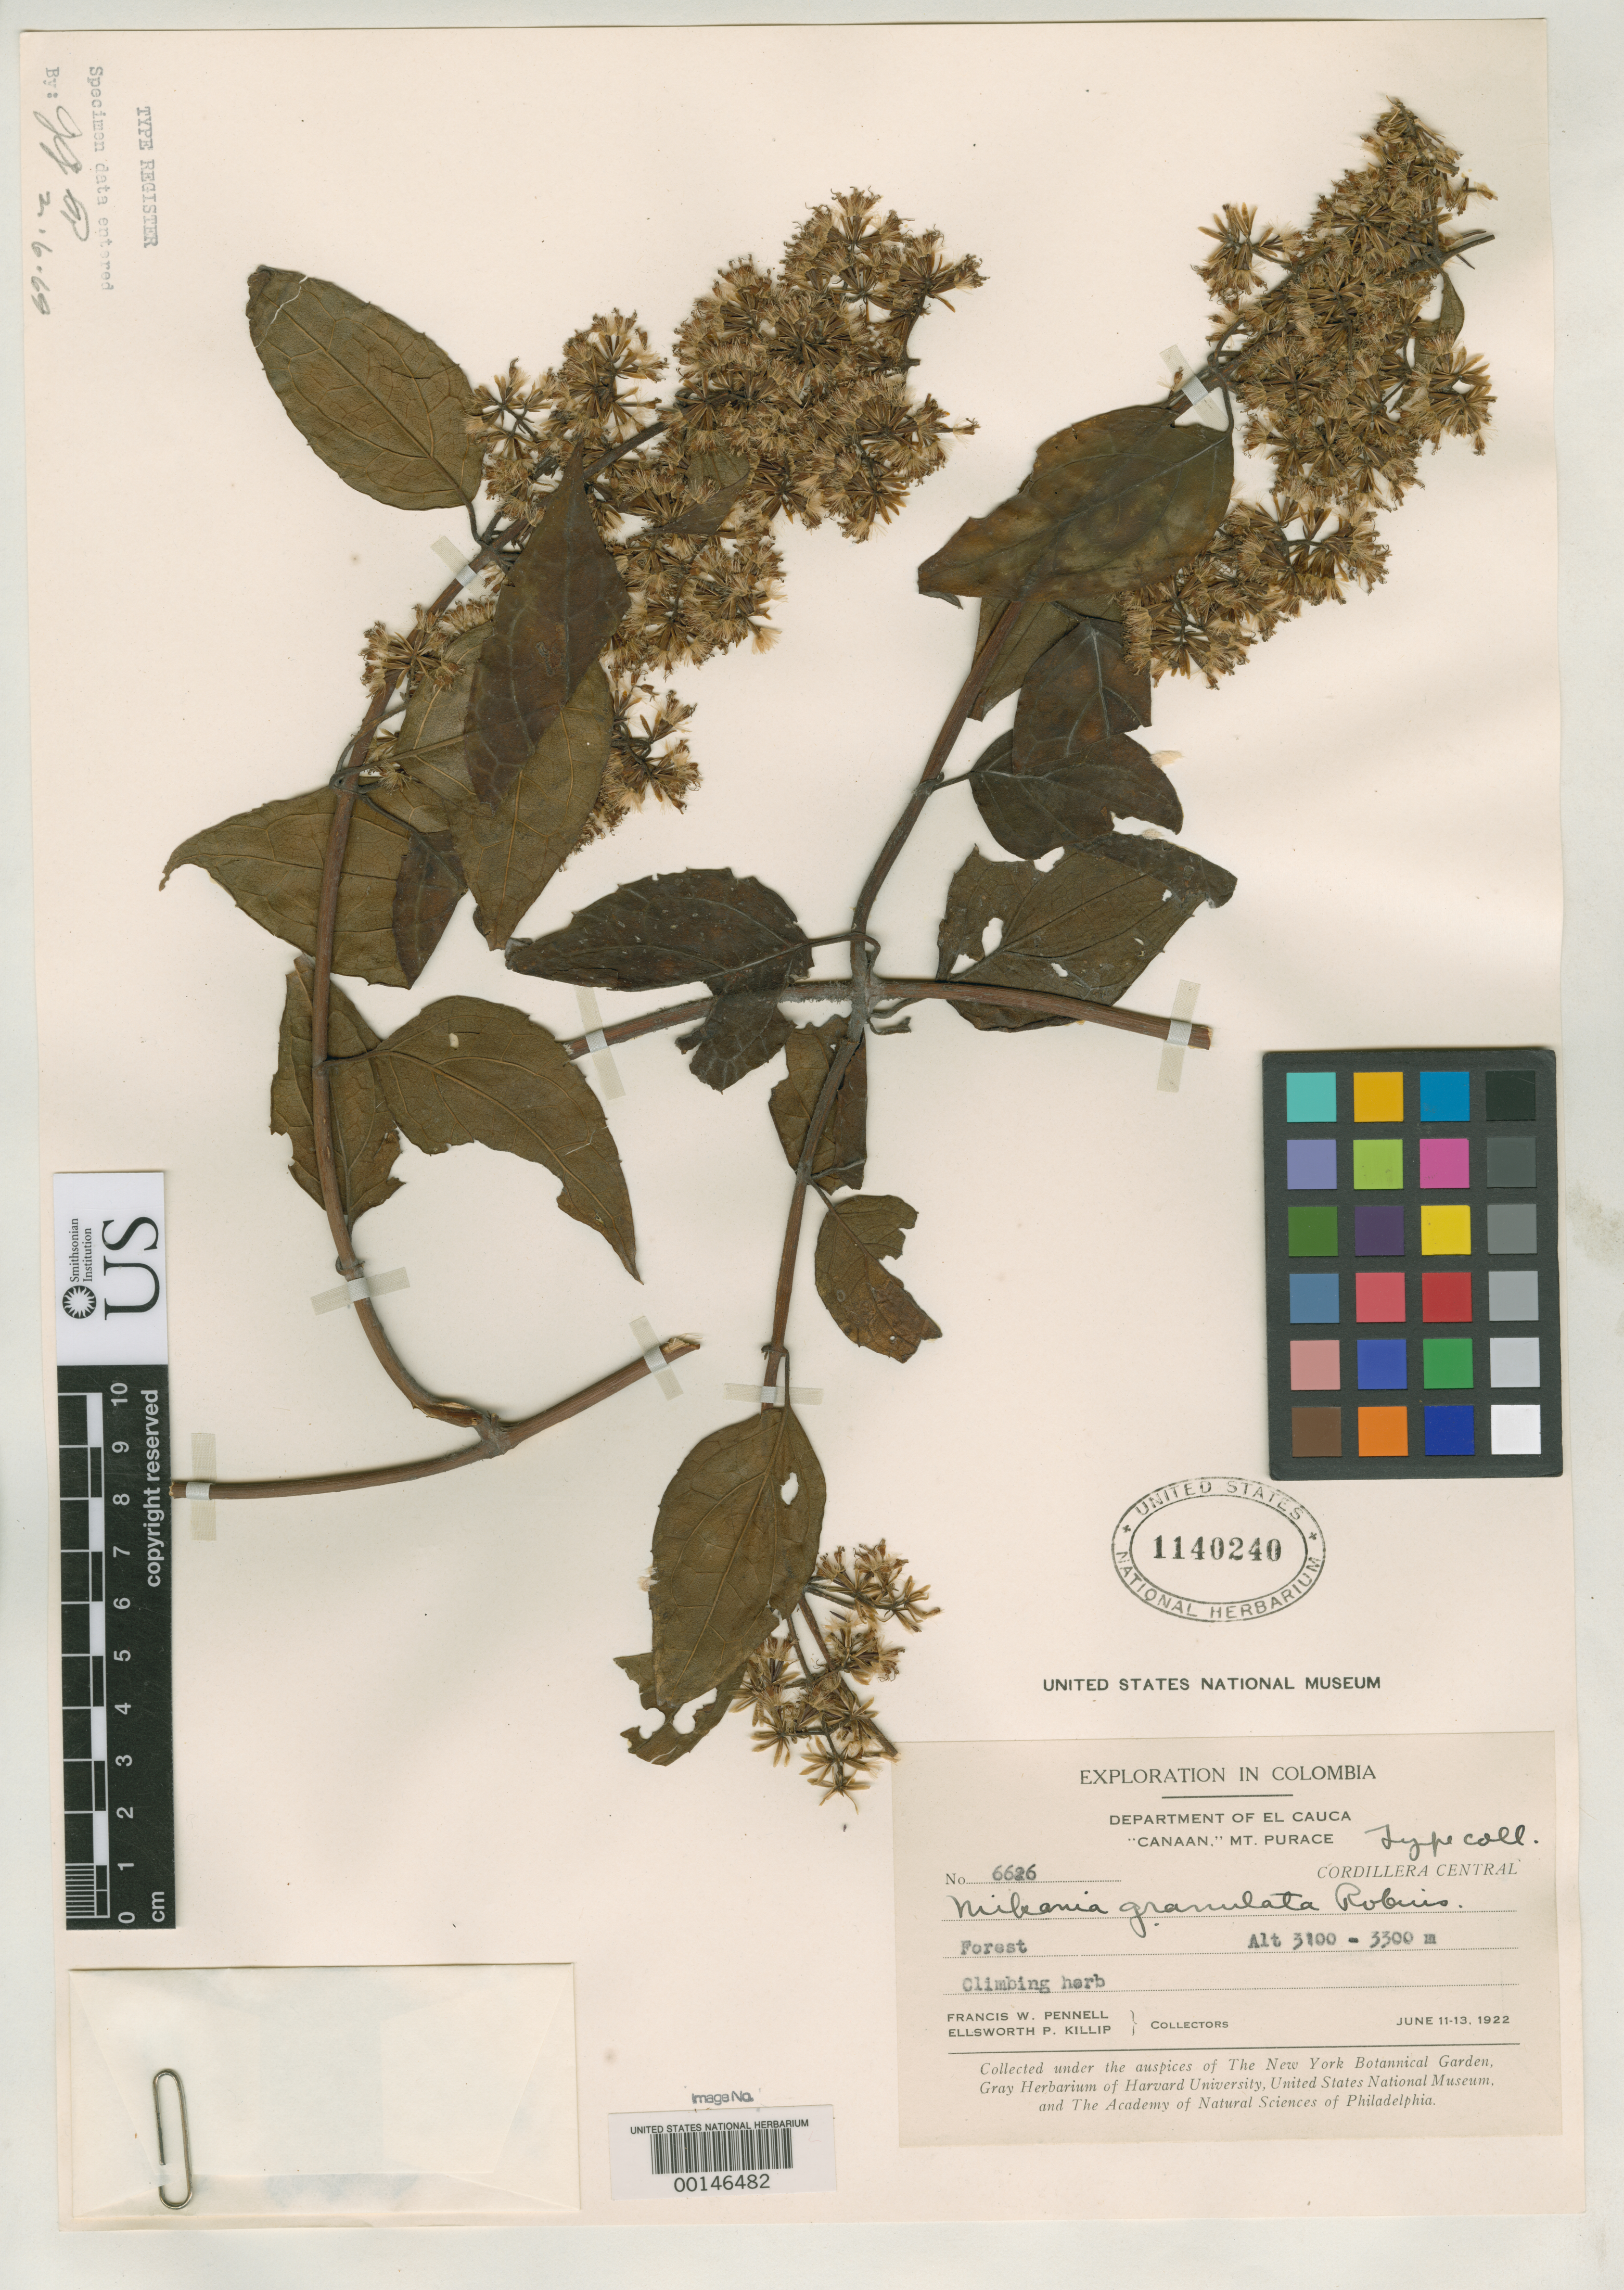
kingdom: Plantae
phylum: Tracheophyta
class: Magnoliopsida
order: Asterales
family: Asteraceae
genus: Mikania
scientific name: Mikania granulata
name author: B.L. Rob.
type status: Isotype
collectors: F. W. Pennell & E. P. Killip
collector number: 6626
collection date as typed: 11 Jun 1922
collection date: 1922-06-11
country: Colombia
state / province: Cauca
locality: Mt. Purace, Cordillera Central.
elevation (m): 3100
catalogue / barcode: US 1140240